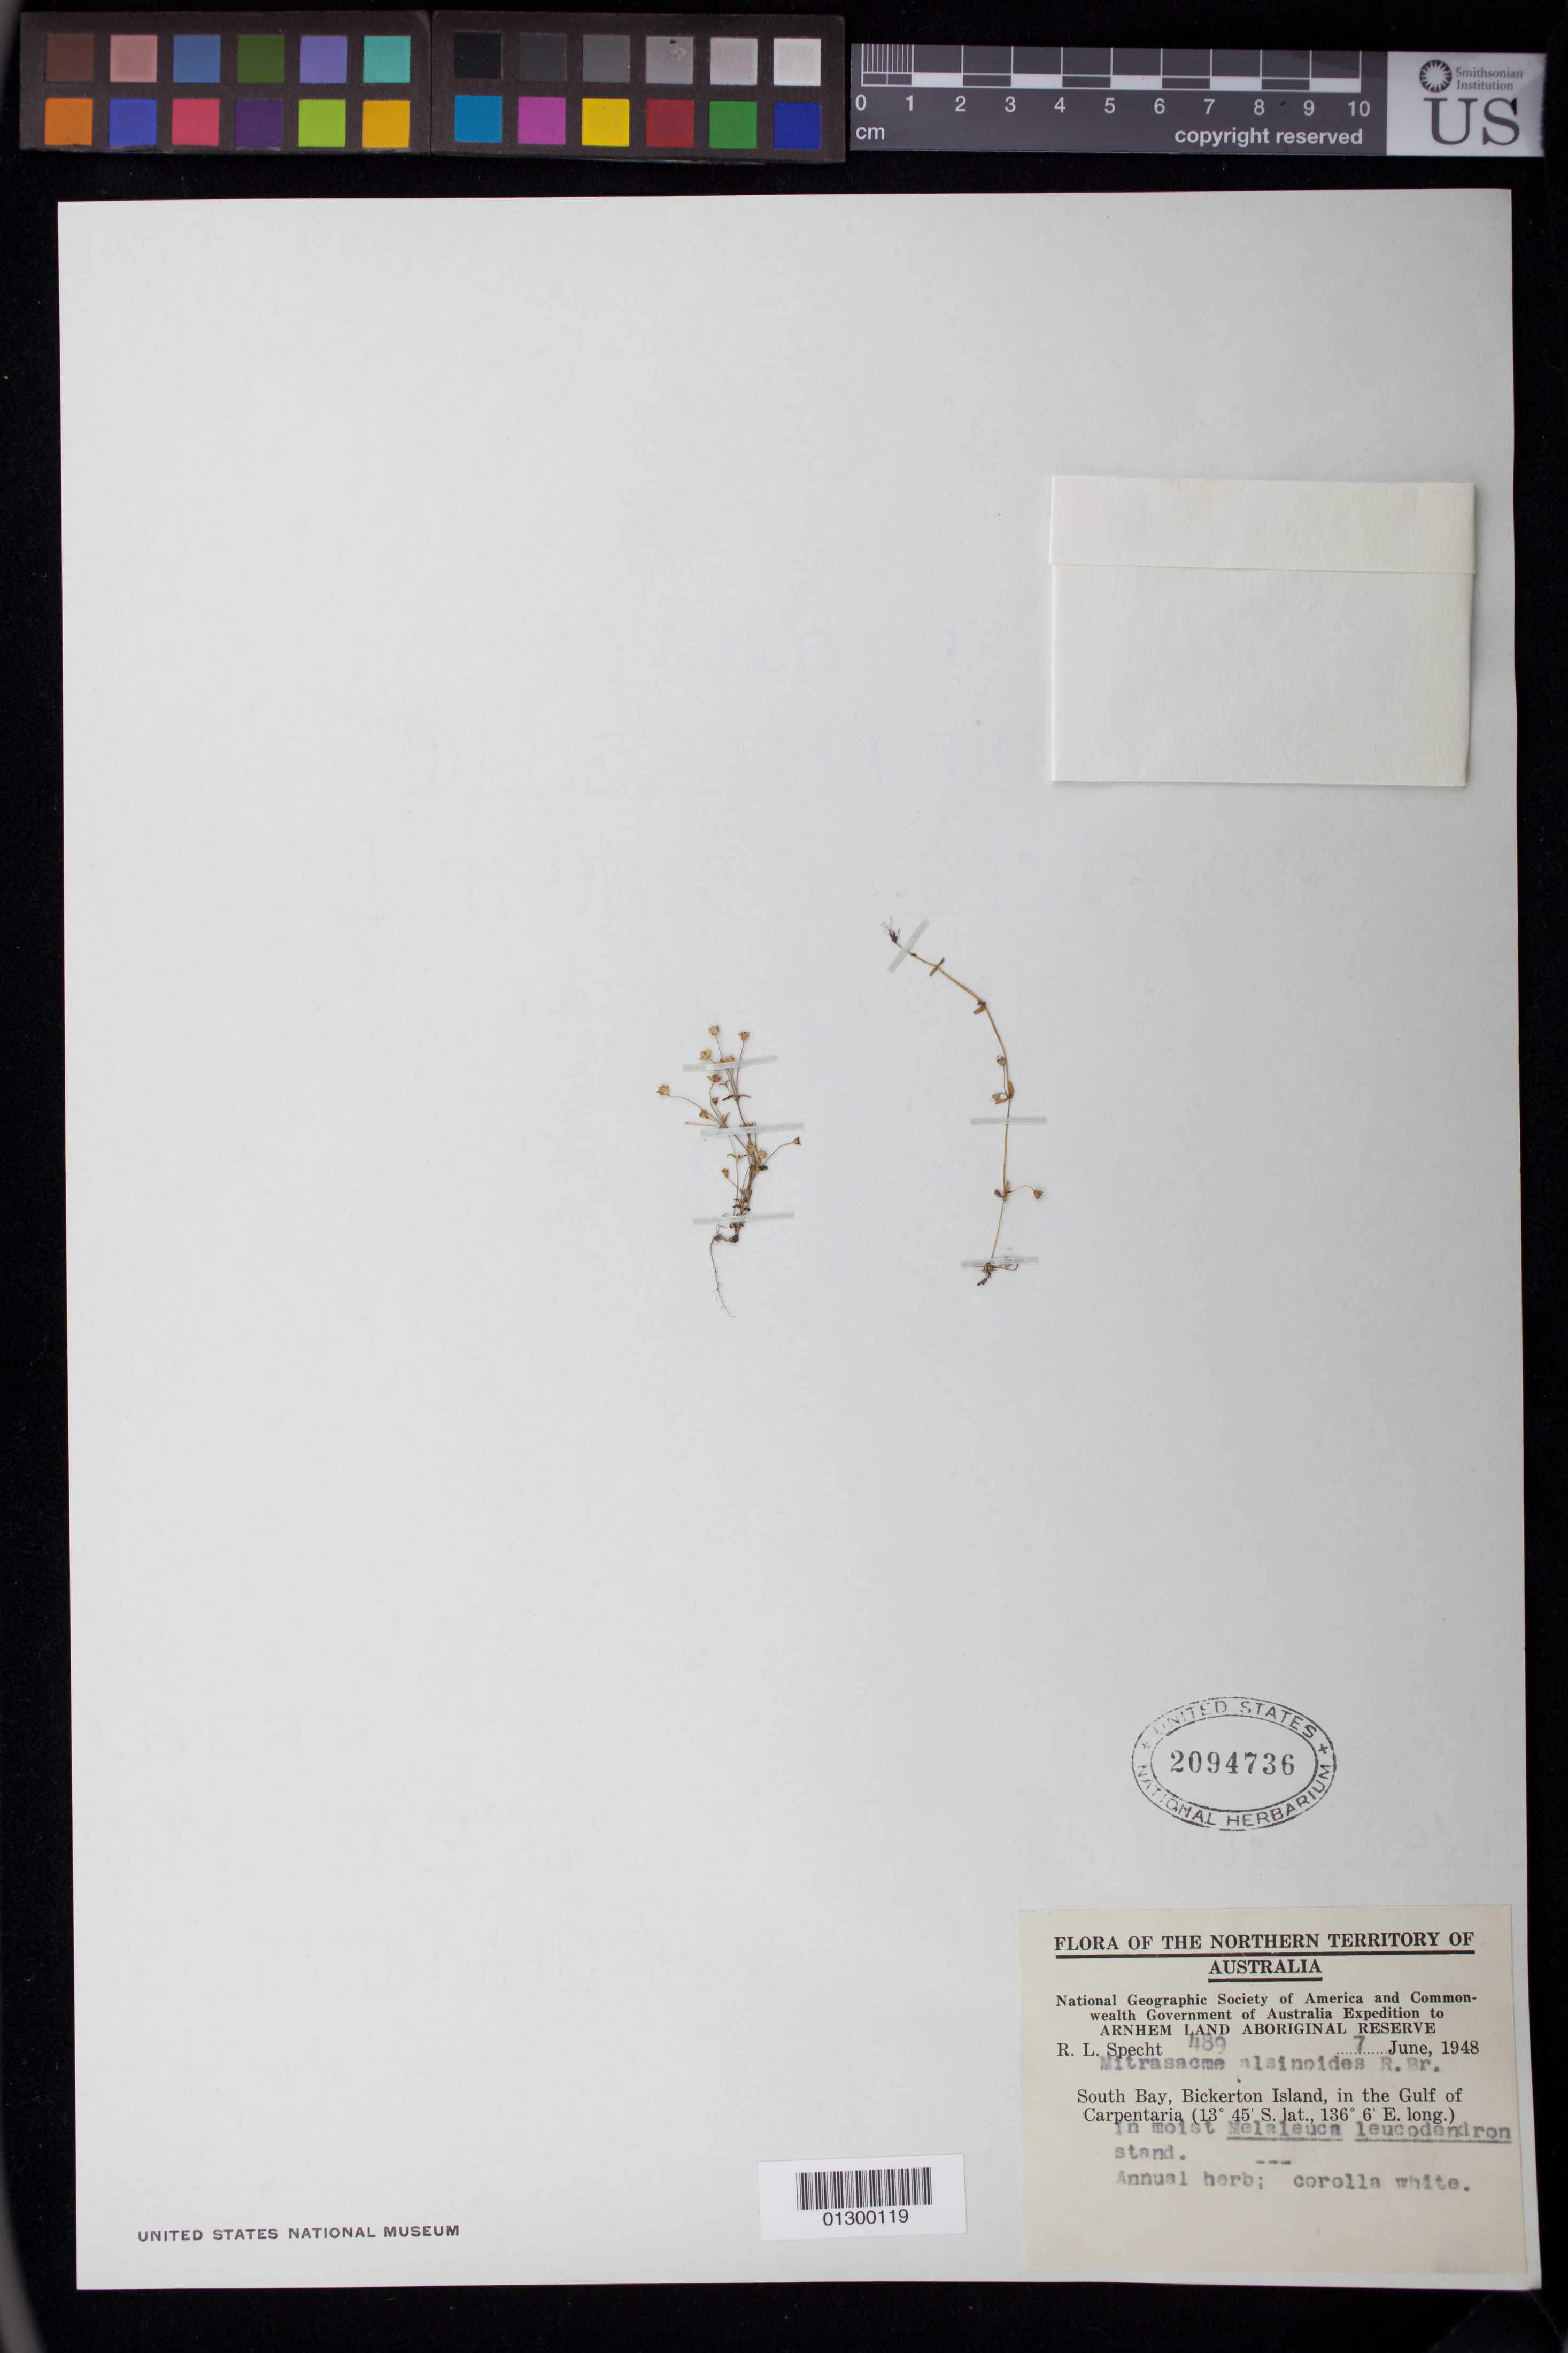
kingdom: Plantae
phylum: Tracheophyta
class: Magnoliopsida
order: Gentianales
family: Loganiaceae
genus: Mitrasacme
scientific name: Mitrasacme alsinoides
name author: R. Br.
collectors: R. L. Specht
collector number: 489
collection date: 1948-06-07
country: Australia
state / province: Northern Territory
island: Bickerton Island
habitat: In moist Melaleuca leucodendron stand.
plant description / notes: Annual herb; corolla white.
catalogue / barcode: US 2094136